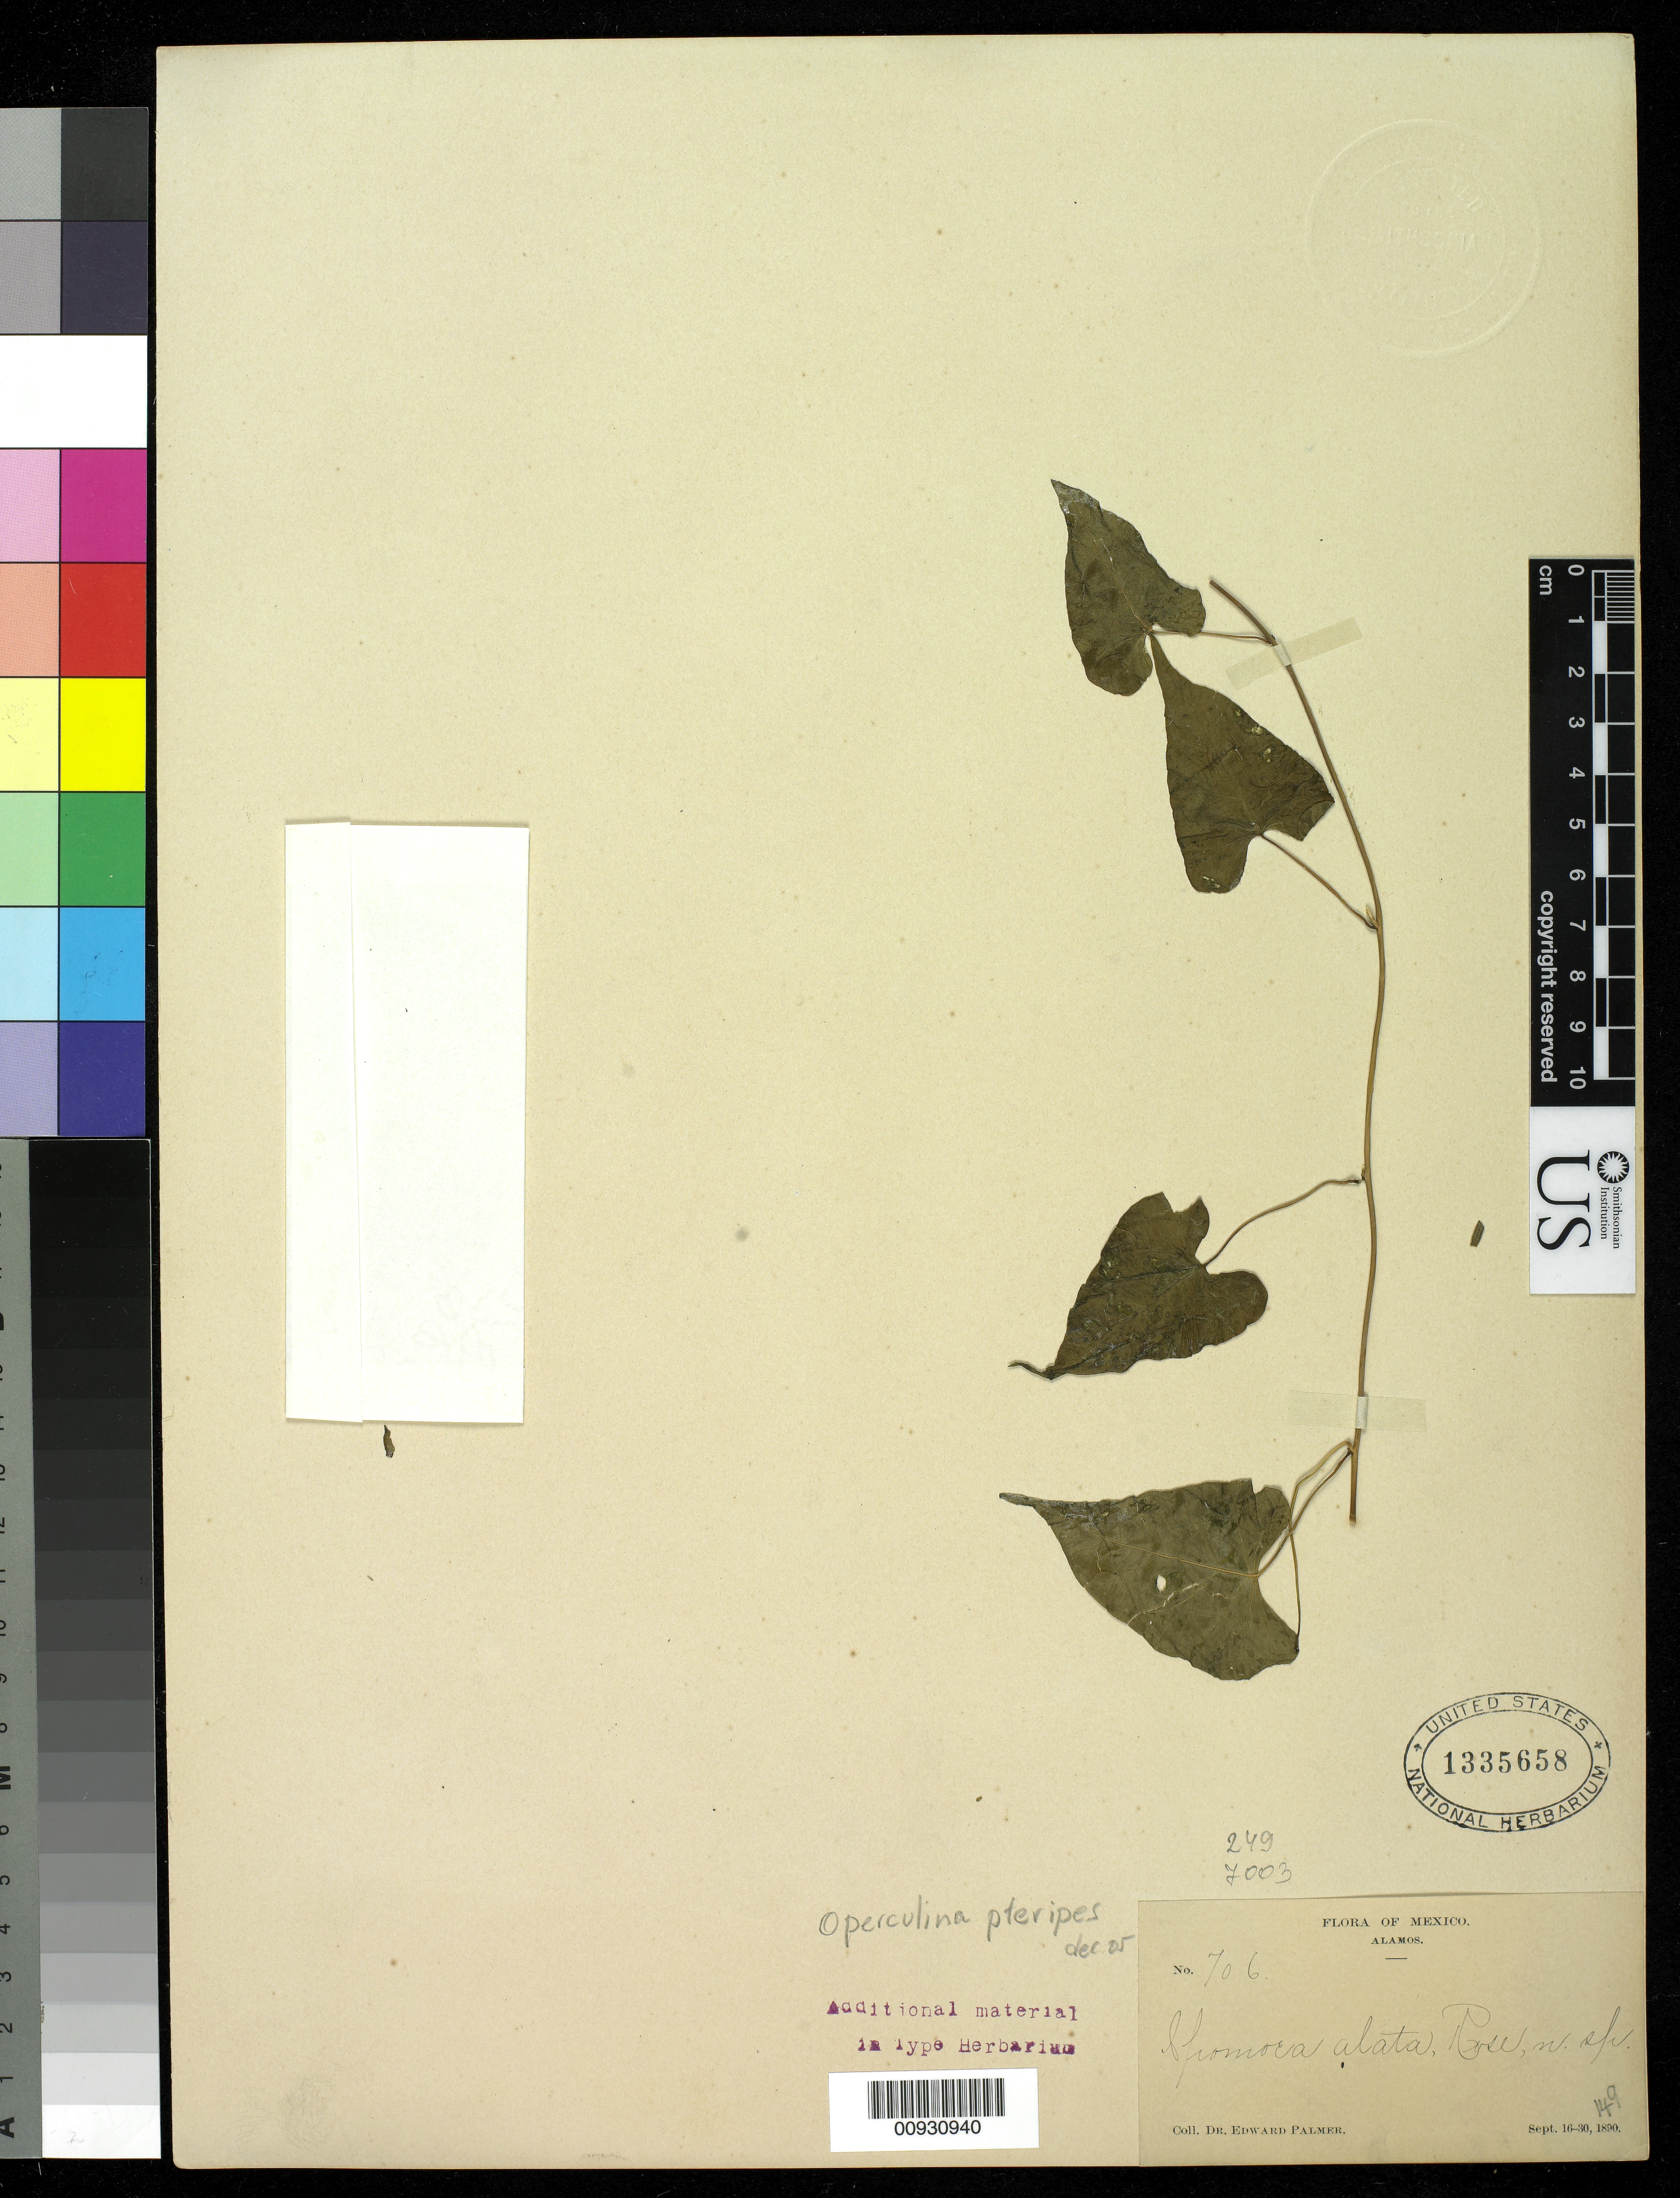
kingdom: Plantae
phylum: Tracheophyta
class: Magnoliopsida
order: Solanales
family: Convolvulaceae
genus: Ipomoea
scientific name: Ipomoea alata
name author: Rose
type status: Type Collection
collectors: E. Palmer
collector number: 706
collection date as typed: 16 Sep 1890 to 30 Sep 1890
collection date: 1890-09-16/1890-09-30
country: Mexico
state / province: Sonora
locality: Alamos.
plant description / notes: Later homonym of Ipomoea alata R. Br. (1810).; Also a type of Operculina rubicunda House, nom. nov.; Replacement name for Ipomoea alata Rose (1891), non I. alata R. Br. (1810).; Also a type of Ipomoea alata Rose, nom. illeg.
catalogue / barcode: US 1335658